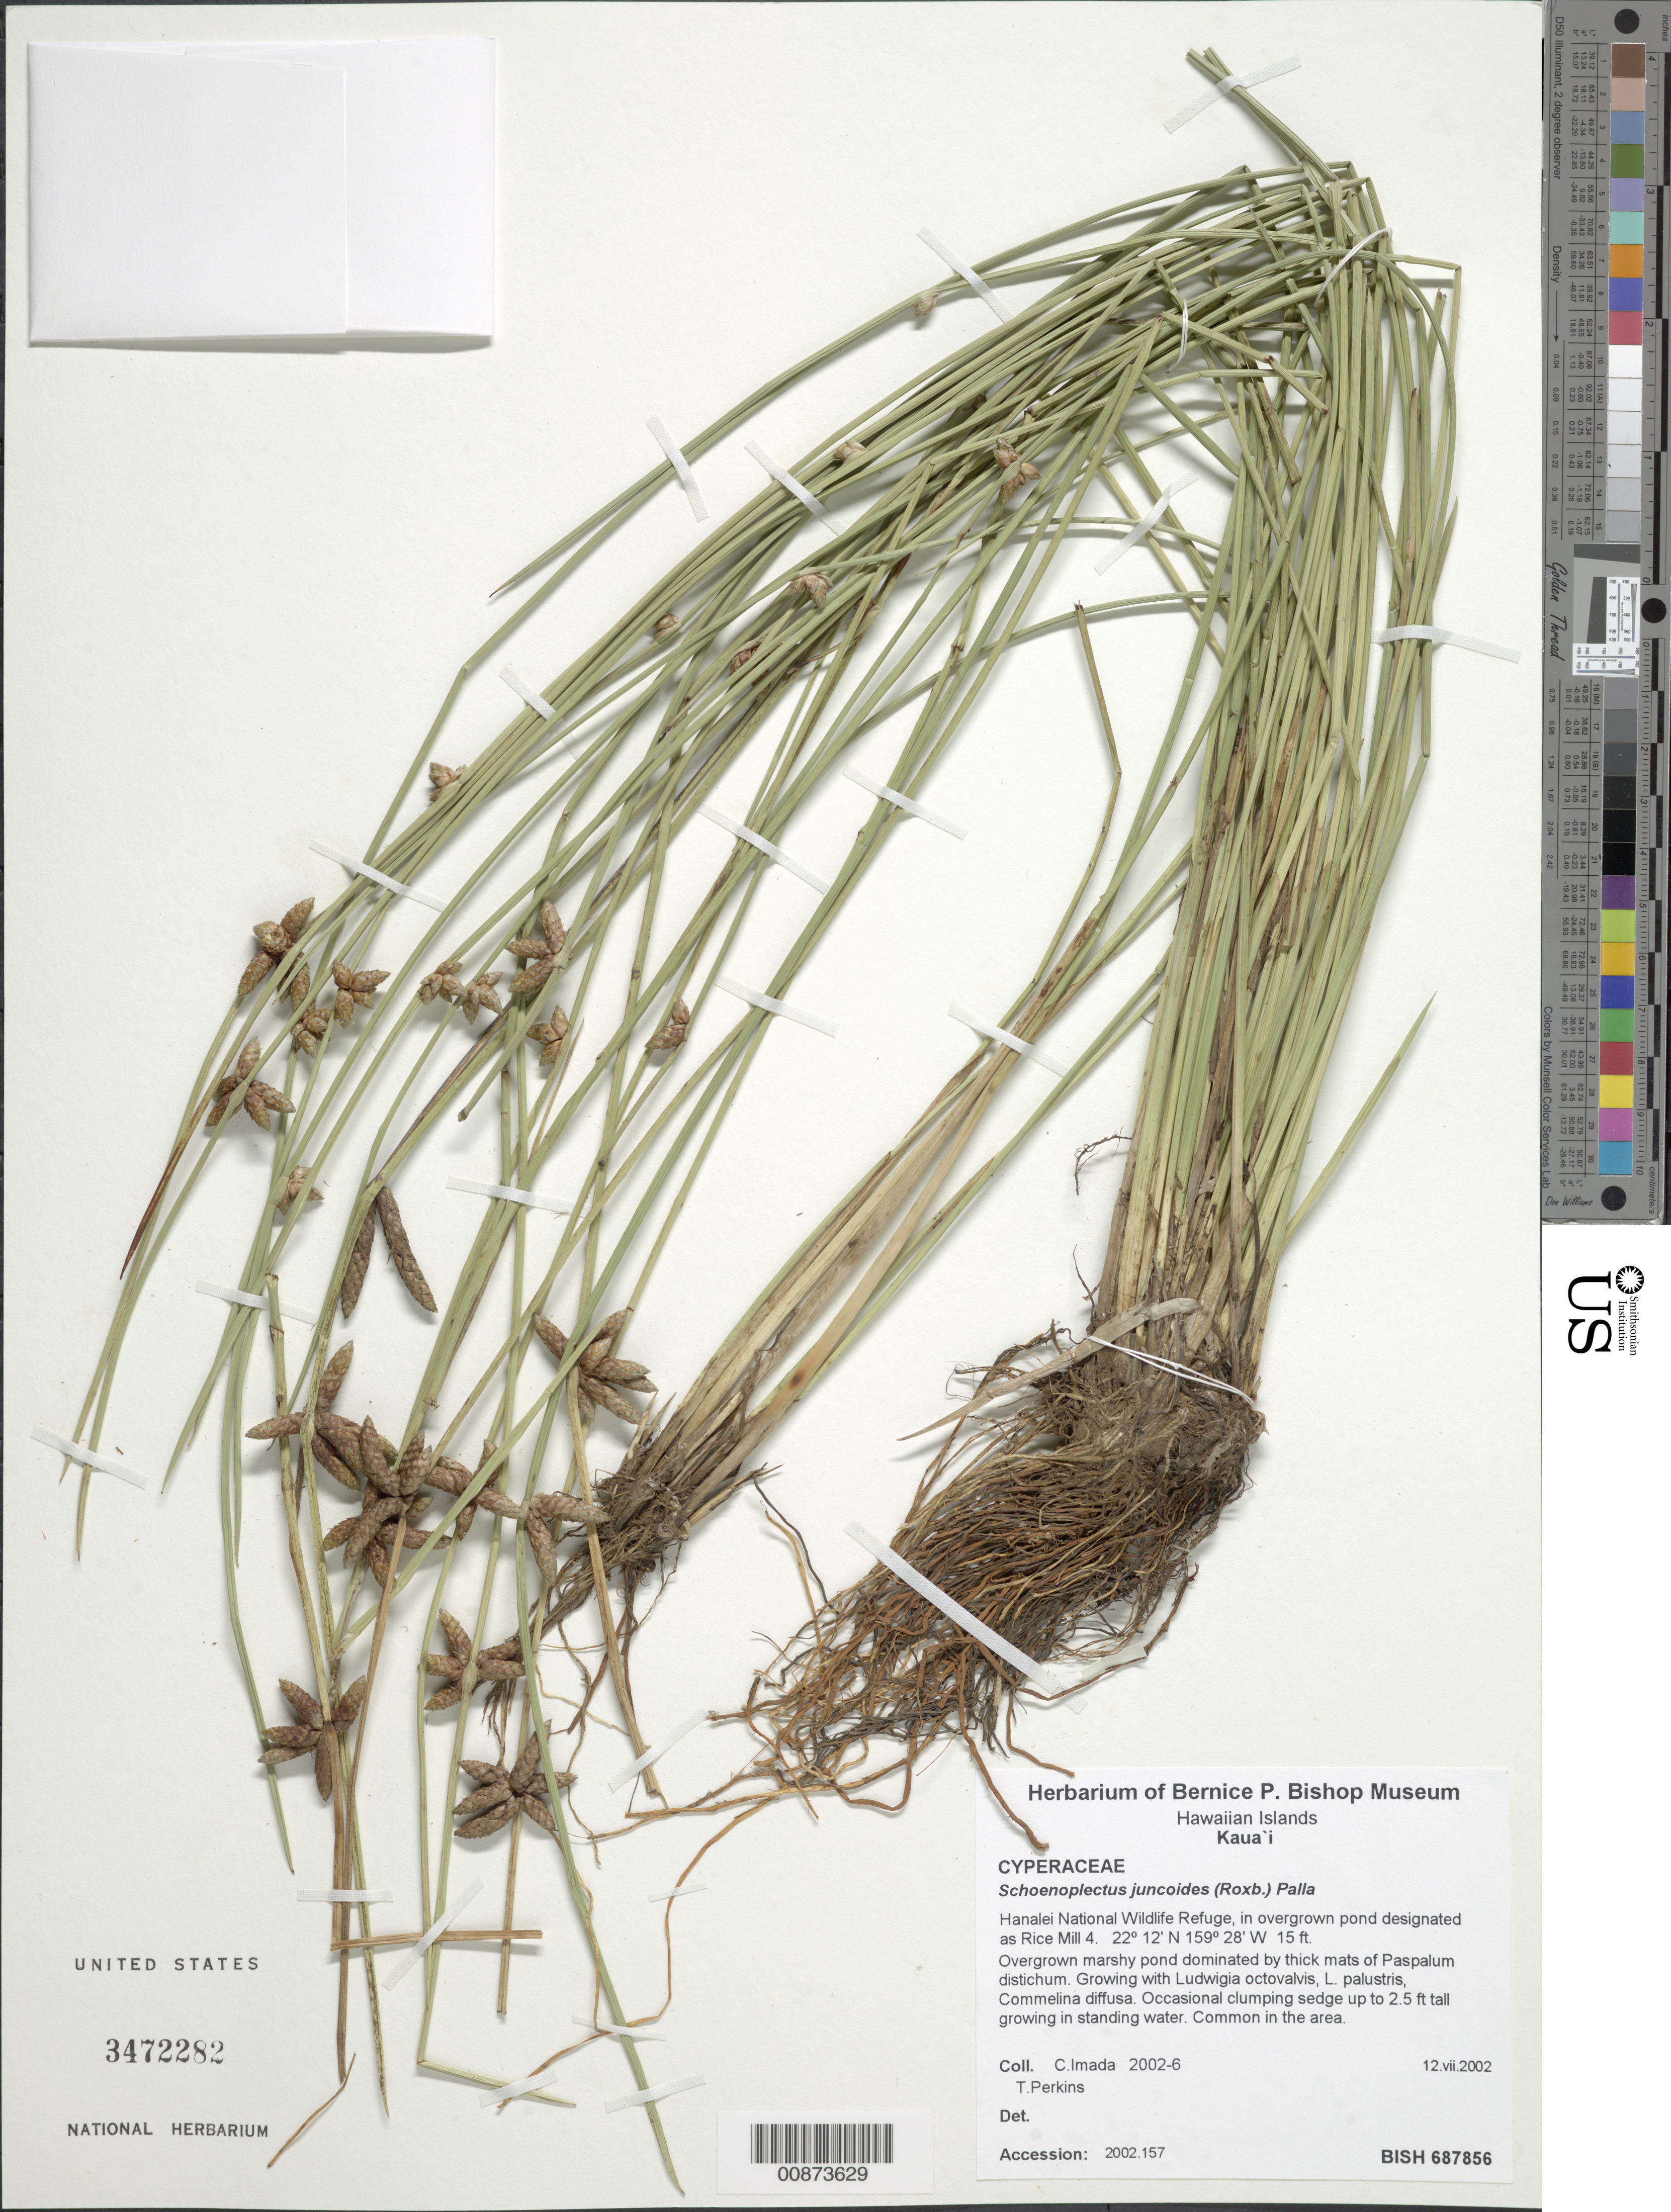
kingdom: Plantae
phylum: Tracheophyta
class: Liliopsida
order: Poales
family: Cyperaceae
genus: Schoenoplectiella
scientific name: Schoenoplectiella juncoides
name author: (Roxb.)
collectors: C. Imada & T. Perkins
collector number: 2002-6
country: United States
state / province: Hawaii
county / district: Kauai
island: Kaua'i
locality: Hanalei National Wildlife Refuge, Rice Mill 4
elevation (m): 5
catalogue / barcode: US 3472282